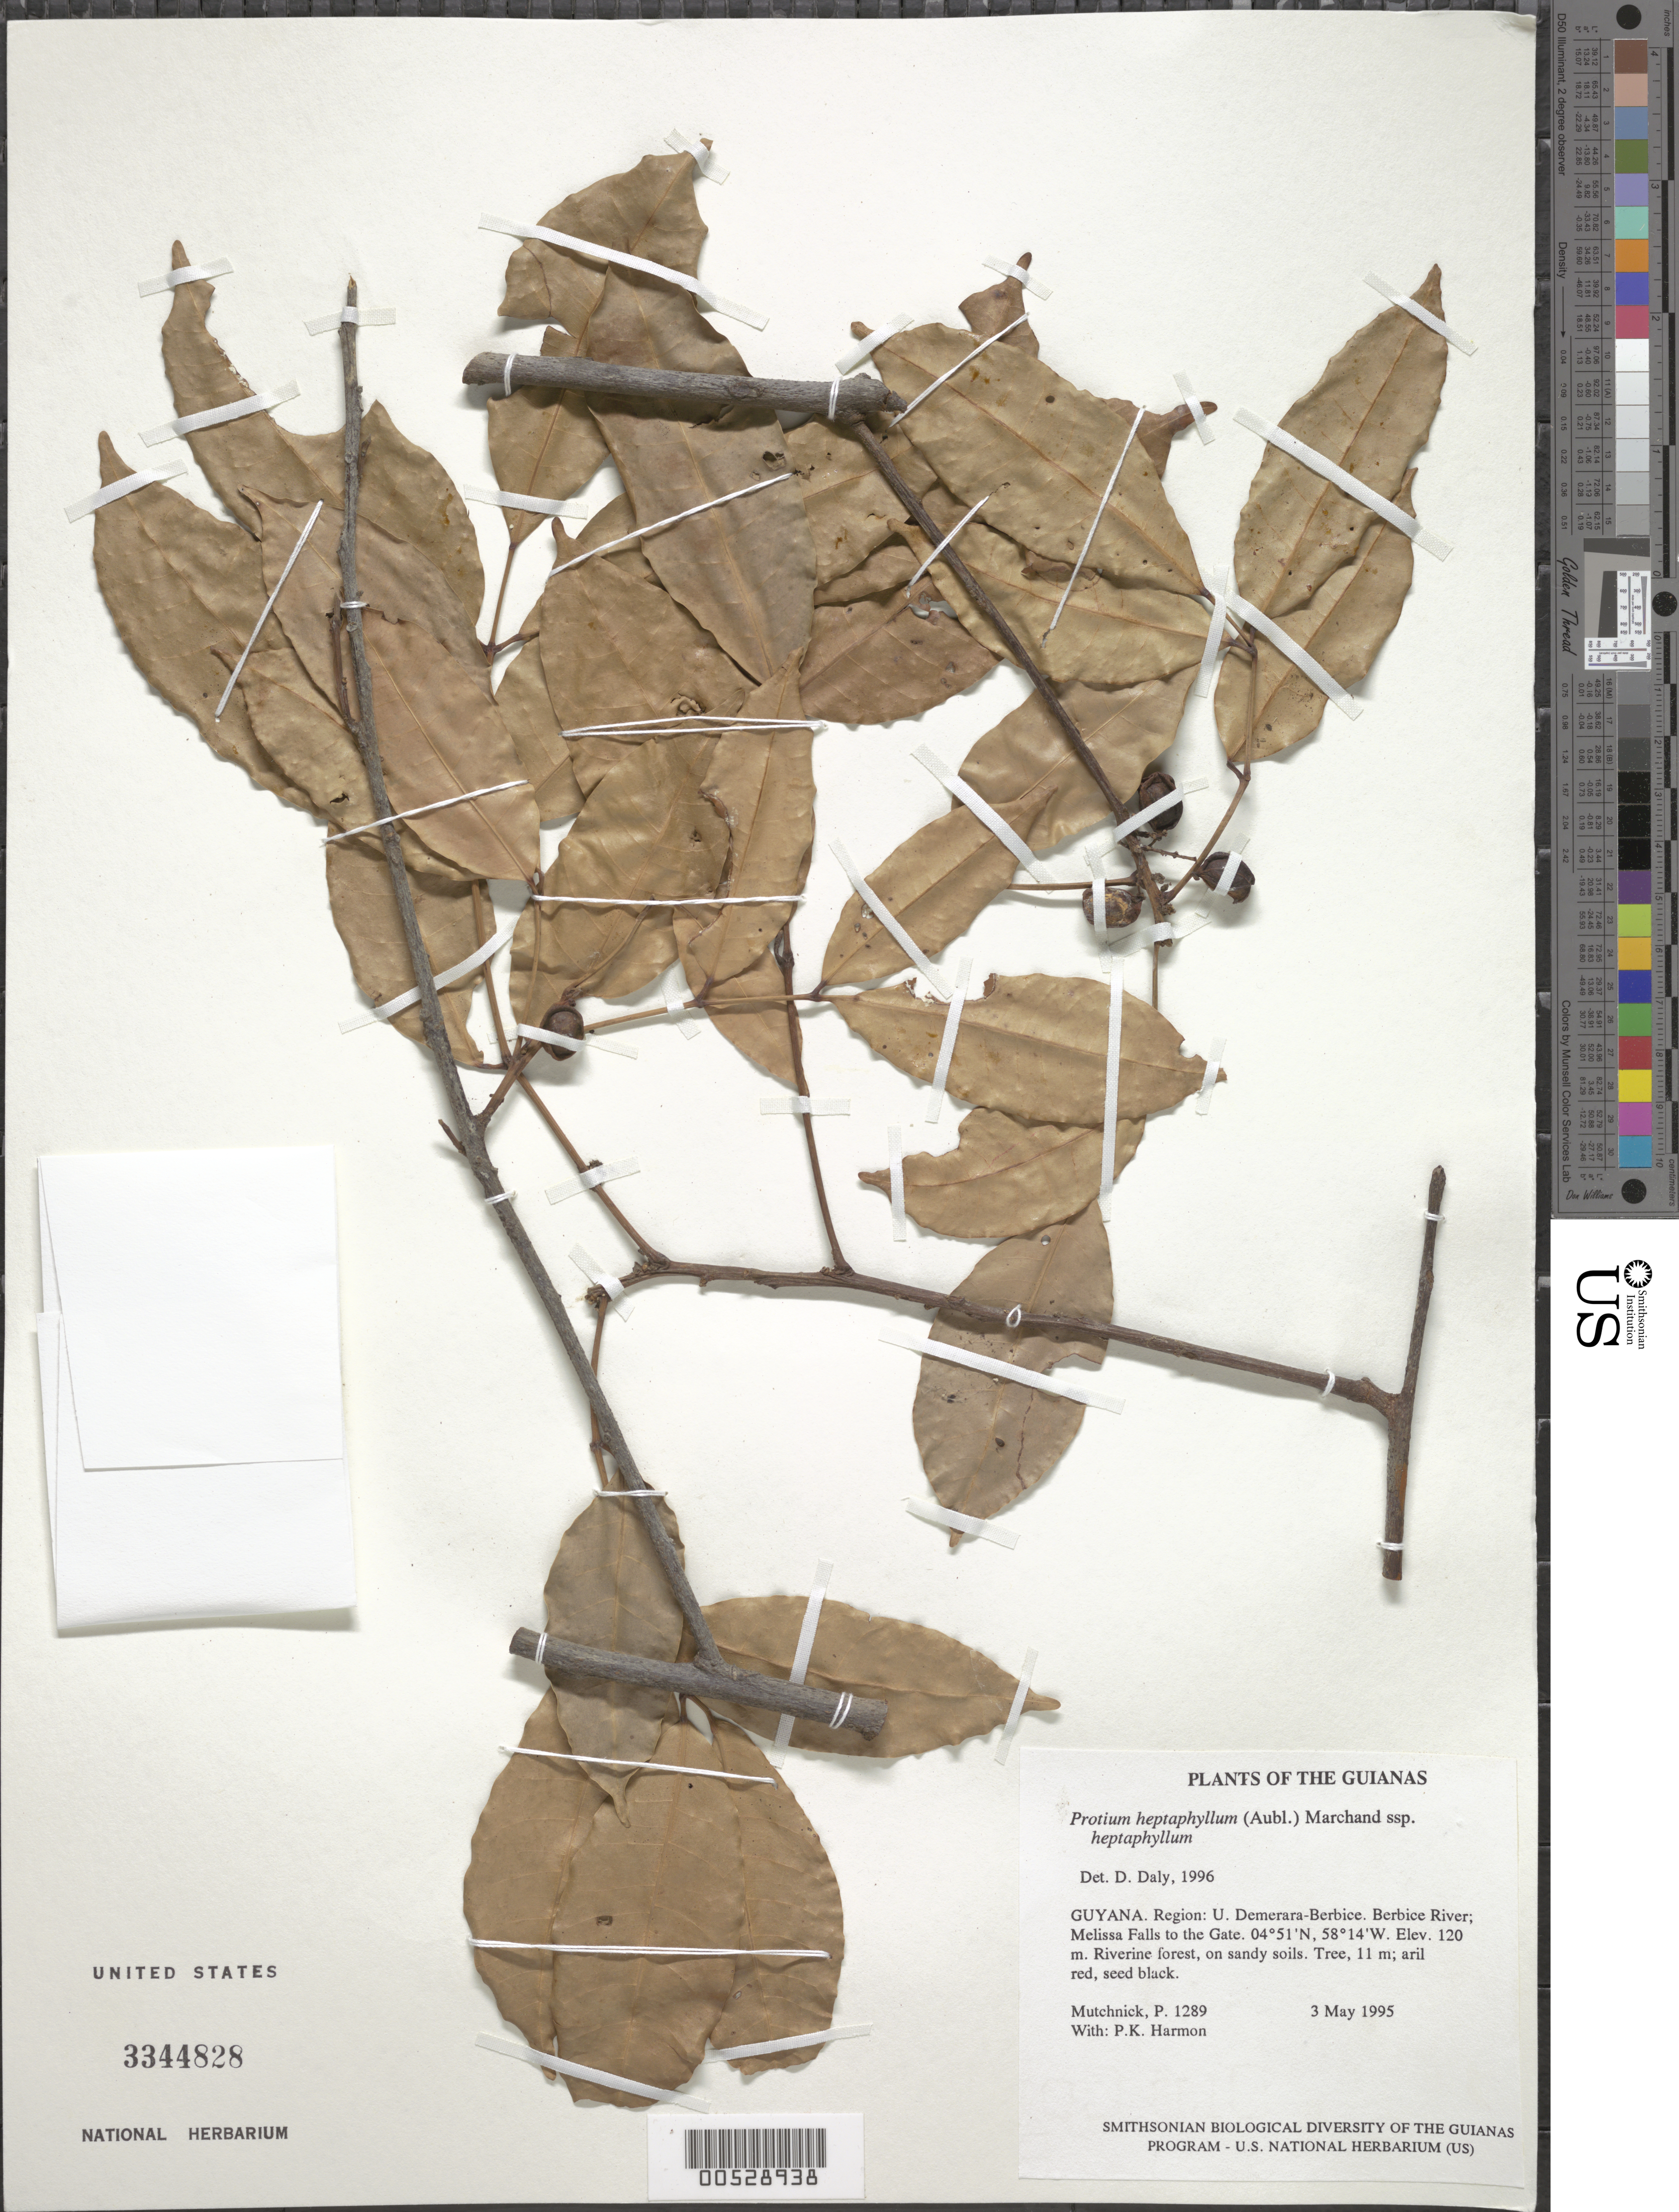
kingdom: Plantae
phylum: Tracheophyta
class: Magnoliopsida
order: Sapindales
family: Burseraceae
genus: Protium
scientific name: Protium heptaphyllum subsp. heptaphyllum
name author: (Aubl.) Marchand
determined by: Daly, D. C.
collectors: P. Mutchnick & P. Harmon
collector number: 1289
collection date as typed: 3 May 1995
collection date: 1995-05-03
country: Guyana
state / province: U. Demerara-Berbice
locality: Berbice River; Melissa Falls to the Gate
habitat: Riverine forest, on sandy soils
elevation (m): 120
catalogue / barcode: US 3344828